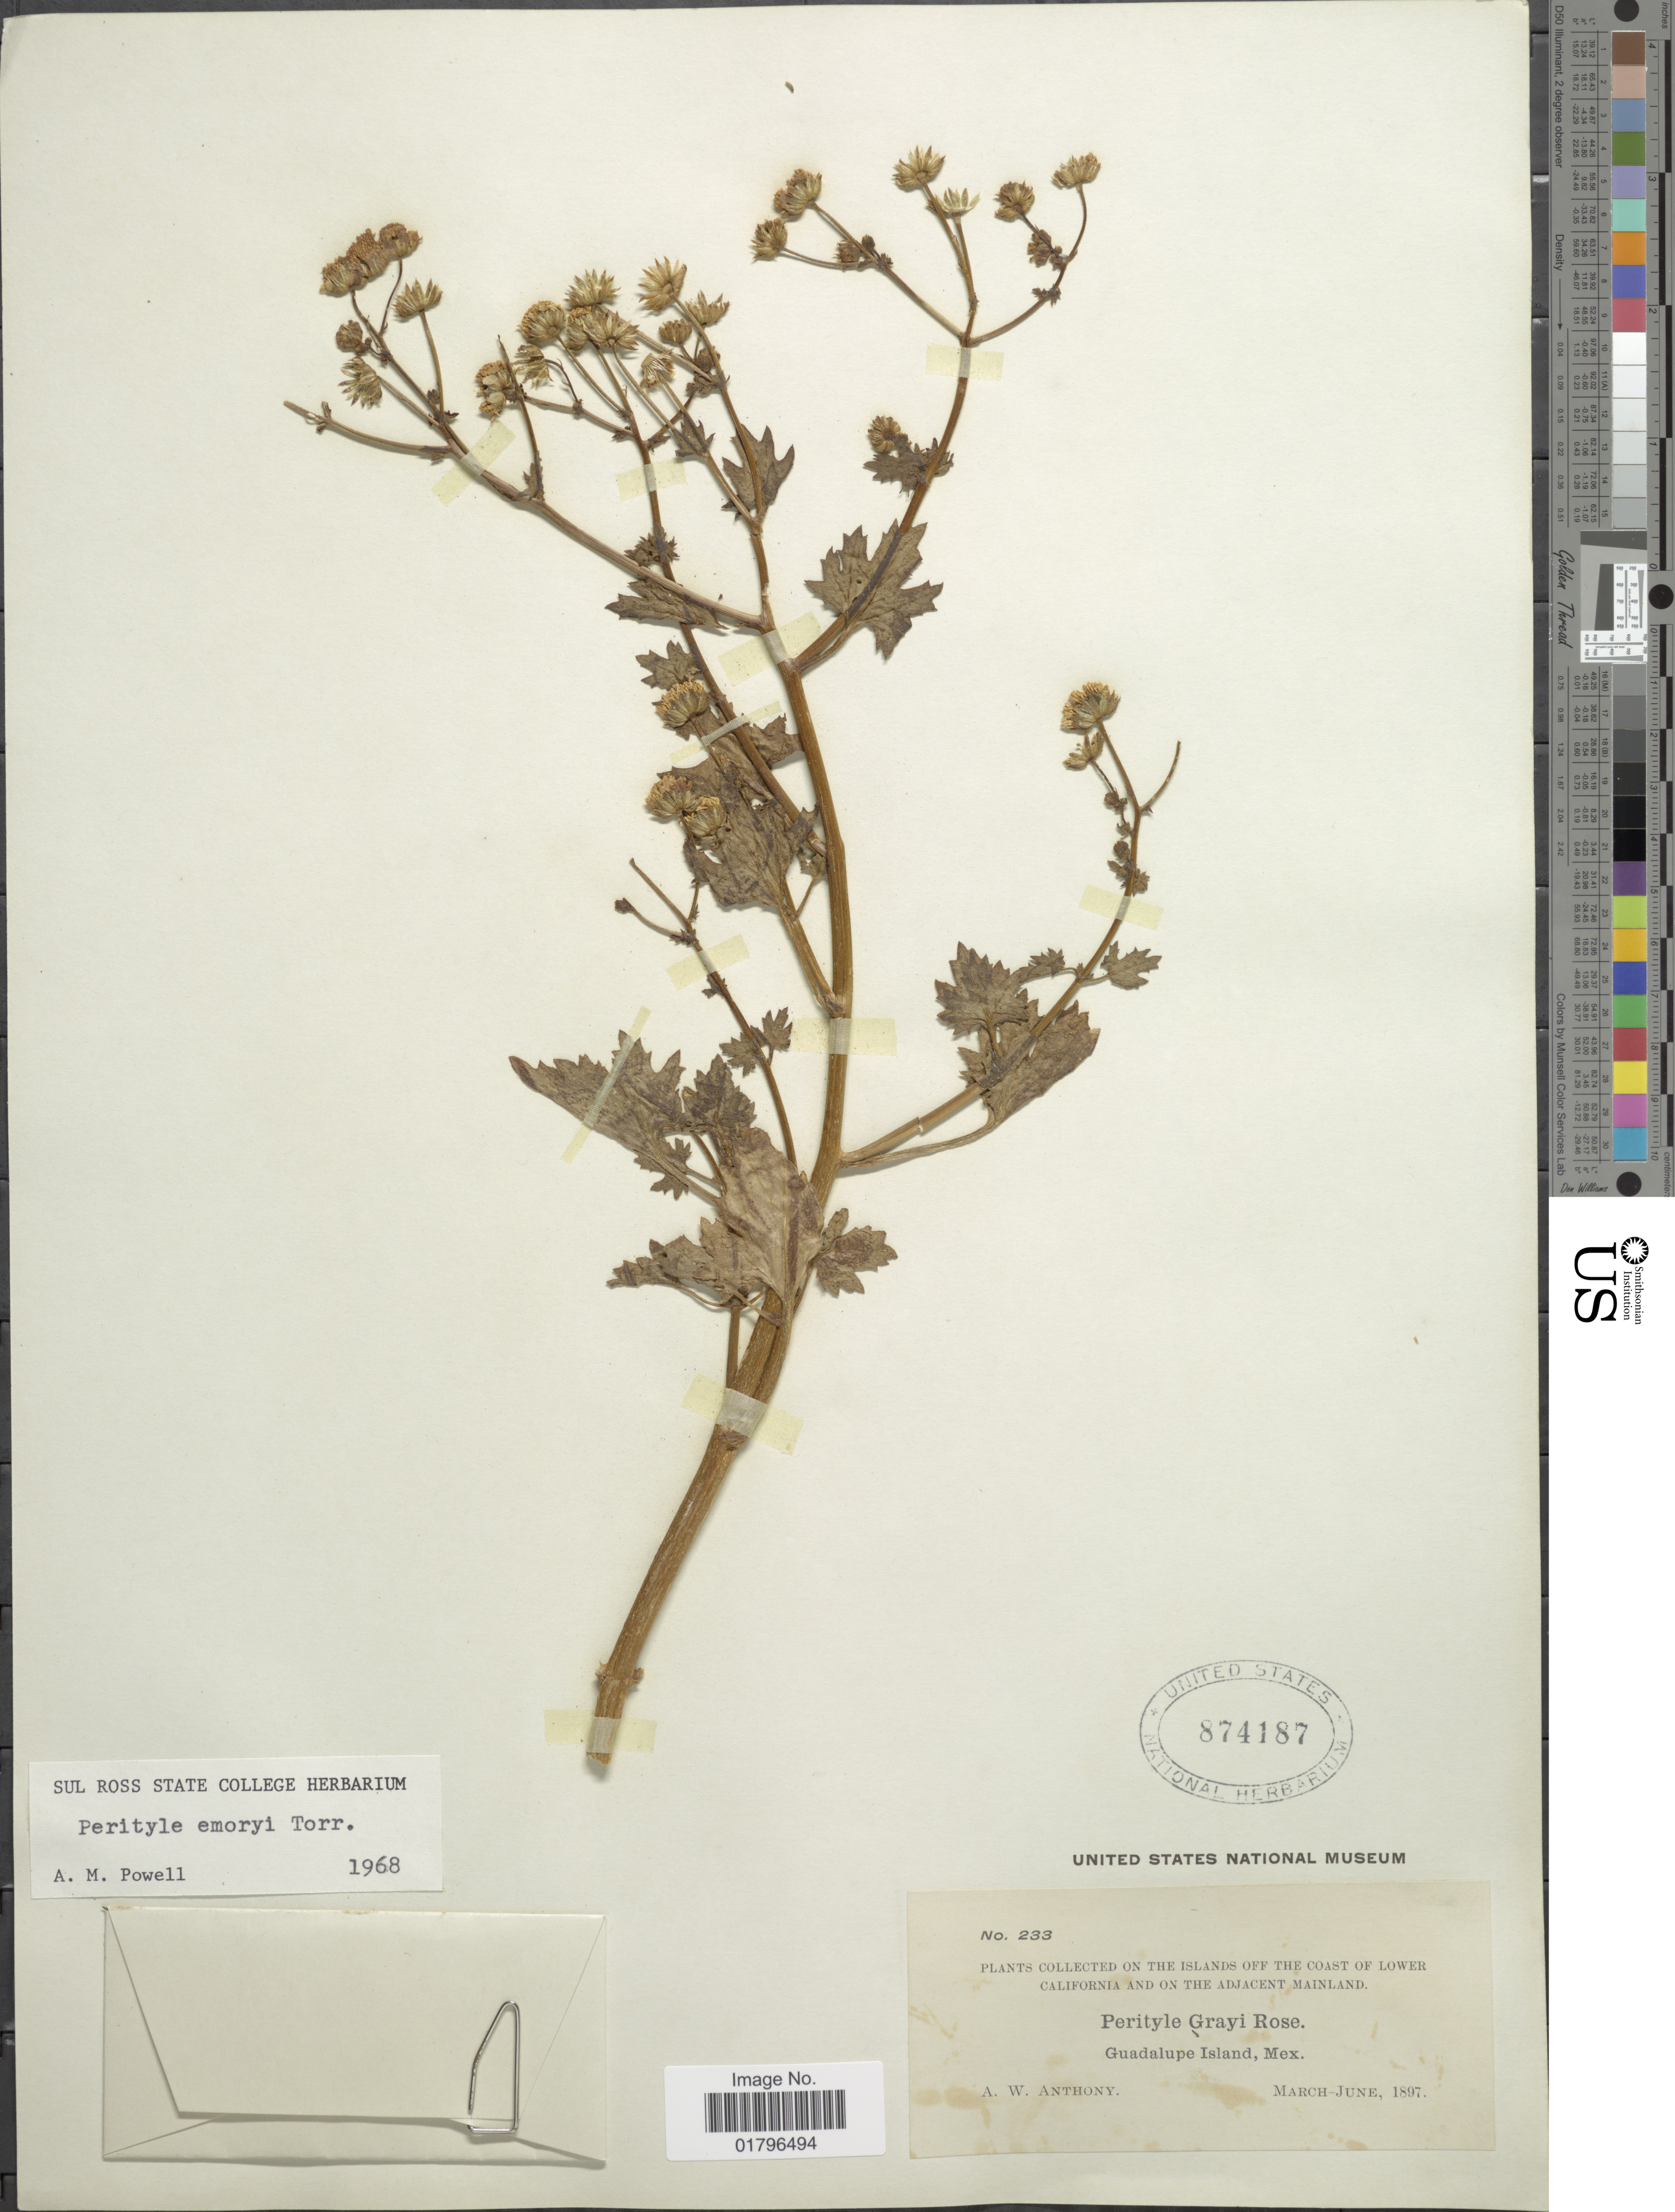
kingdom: Plantae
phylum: Tracheophyta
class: Magnoliopsida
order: Asterales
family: Asteraceae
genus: Perityle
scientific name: Perityle emoryi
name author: Torr.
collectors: A. W. Anthony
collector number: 233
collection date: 1897-03/1897-06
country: Mexico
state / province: Baja California Sur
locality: The islands of fthe coast of Lower California and on the adjacent mainland. Guadalupe Island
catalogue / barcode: US 874187